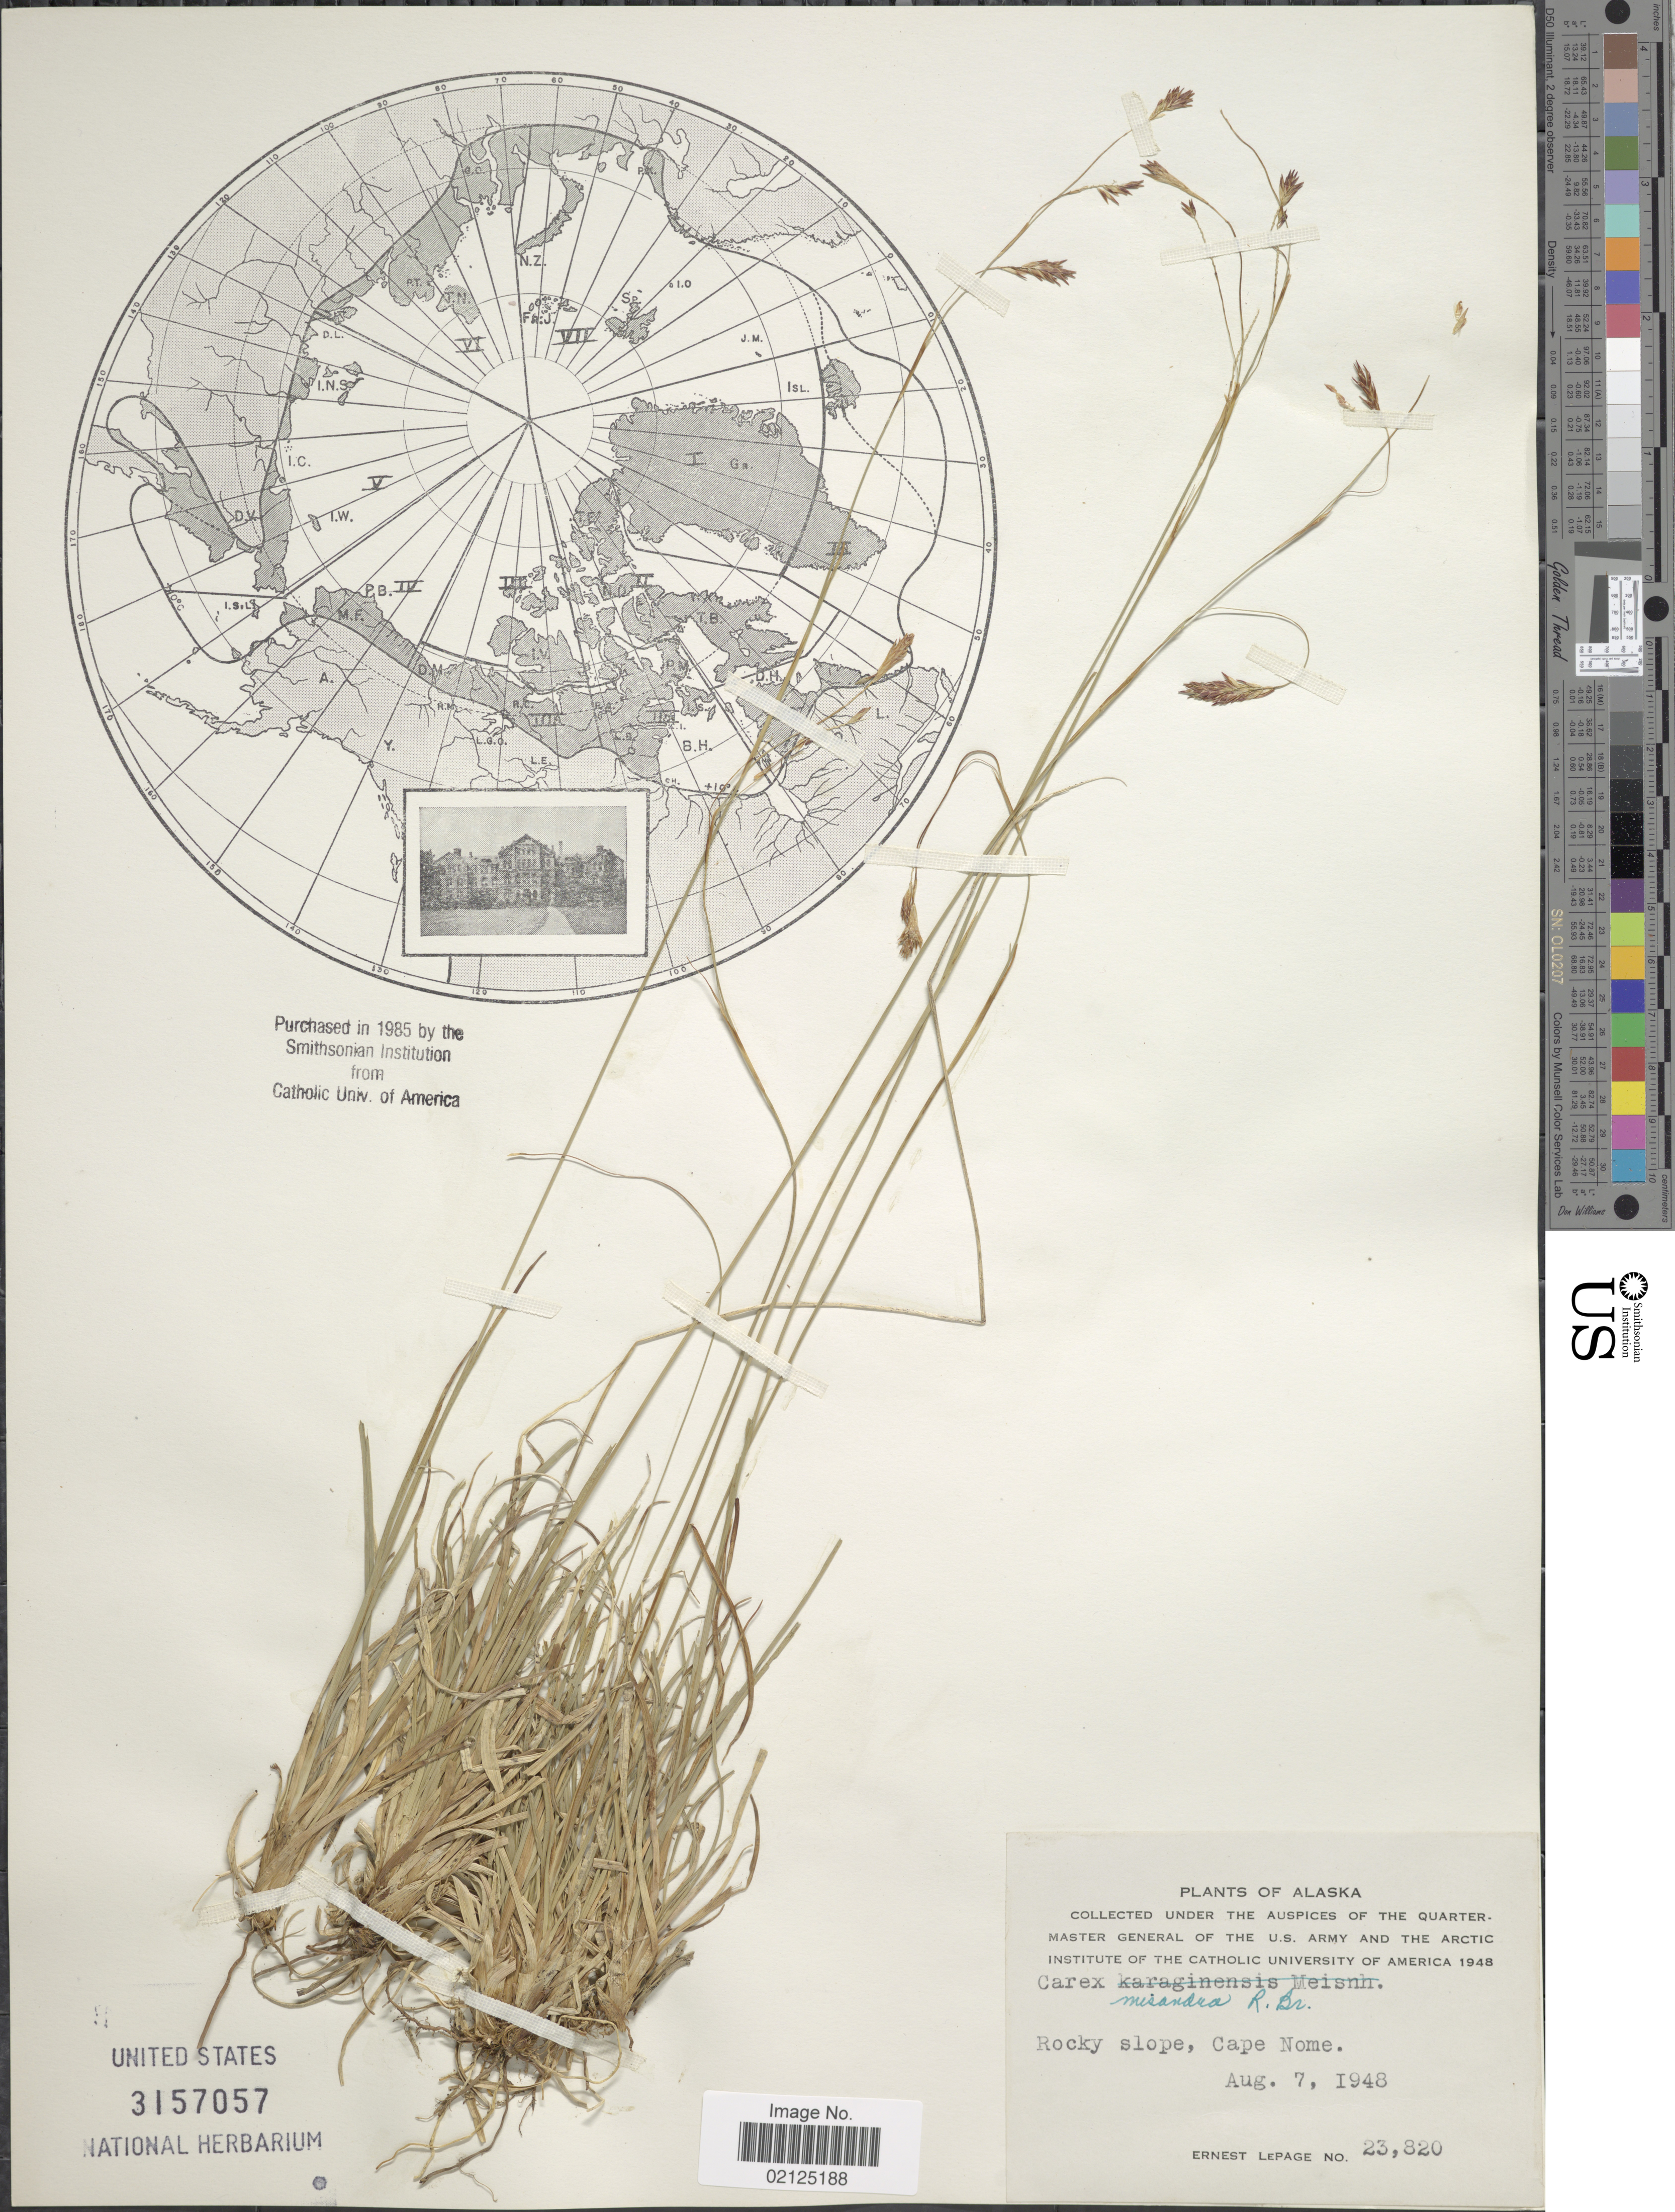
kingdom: Plantae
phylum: Tracheophyta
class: Liliopsida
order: Poales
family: Cyperaceae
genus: Carex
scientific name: Carex fuliginosa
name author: Schkuhr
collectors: E. Lepage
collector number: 23820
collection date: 1948-08-07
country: United States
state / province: Alaska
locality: Rocky slope, Cape Nome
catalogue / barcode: US 3157057